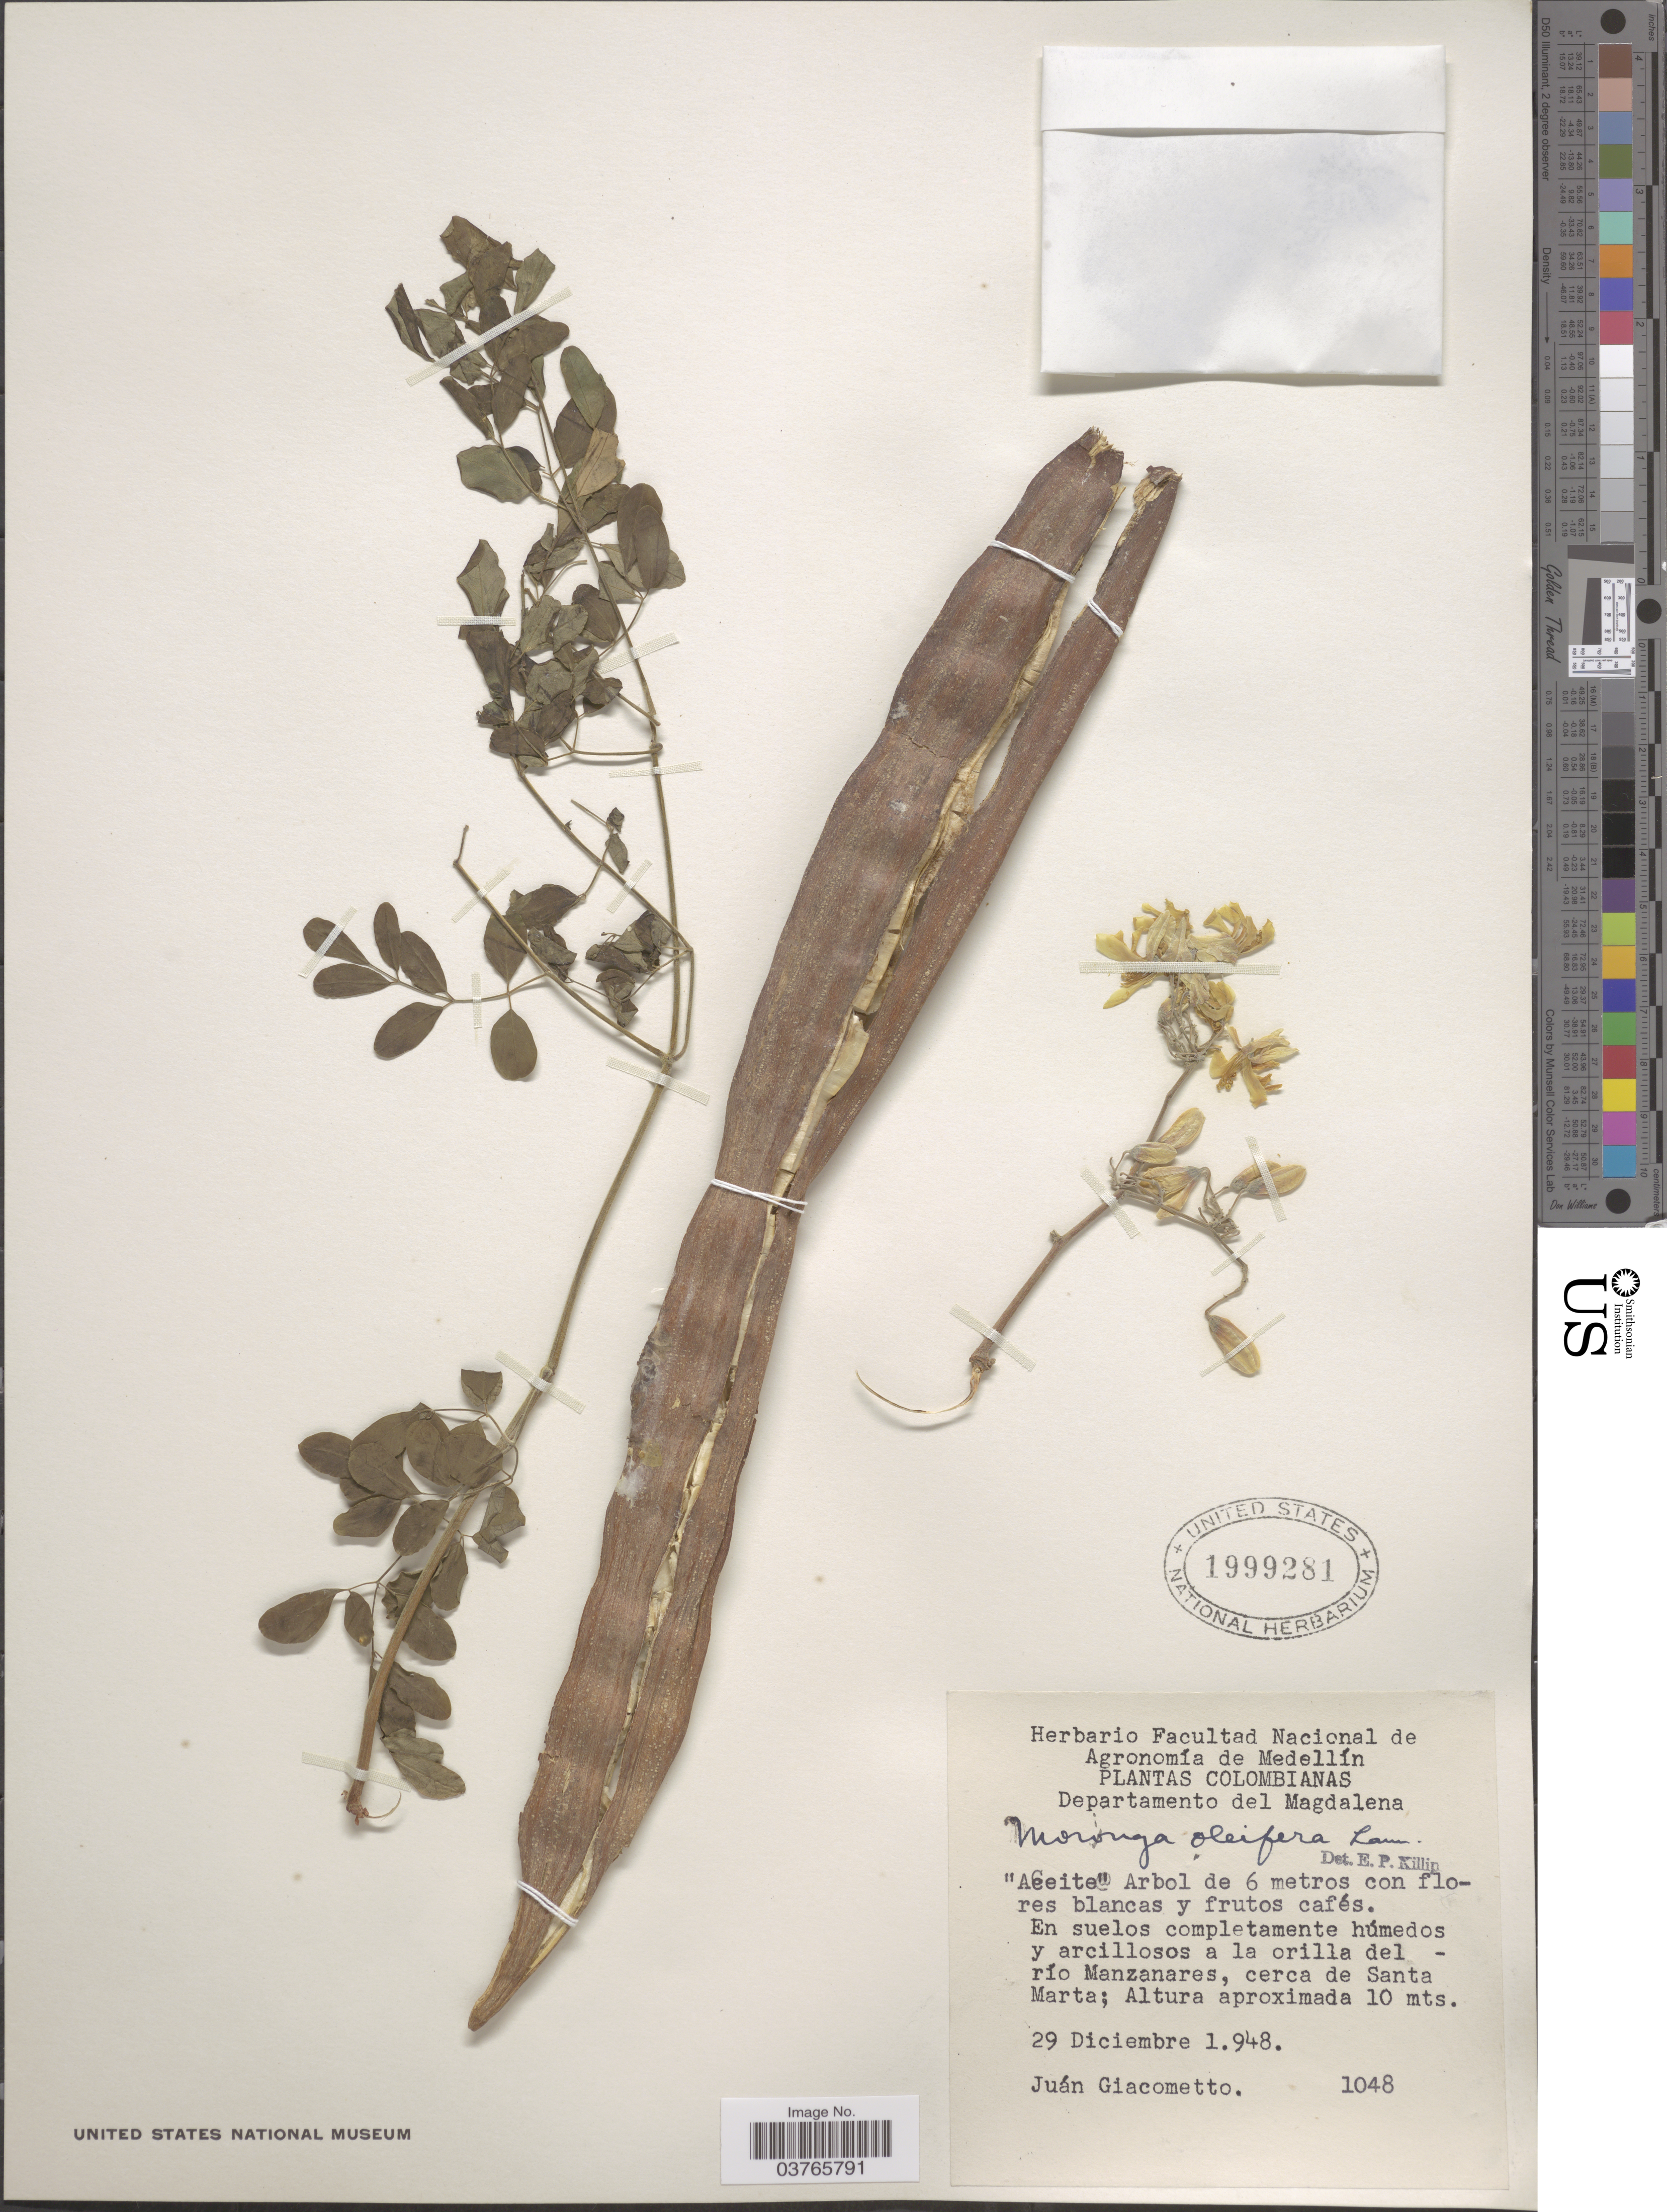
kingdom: Plantae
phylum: Tracheophyta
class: Magnoliopsida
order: Brassicales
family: Moringaceae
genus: Moringa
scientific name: Moringa oleifera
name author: Lam.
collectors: J. Giacometto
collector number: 1048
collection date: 1948-12-29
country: Colombia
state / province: Magdalena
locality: Departamento del Magdalena. Arcillosos a la orilla del - río Manzanares, cerca de Santa Marta.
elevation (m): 10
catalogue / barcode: US 1999281